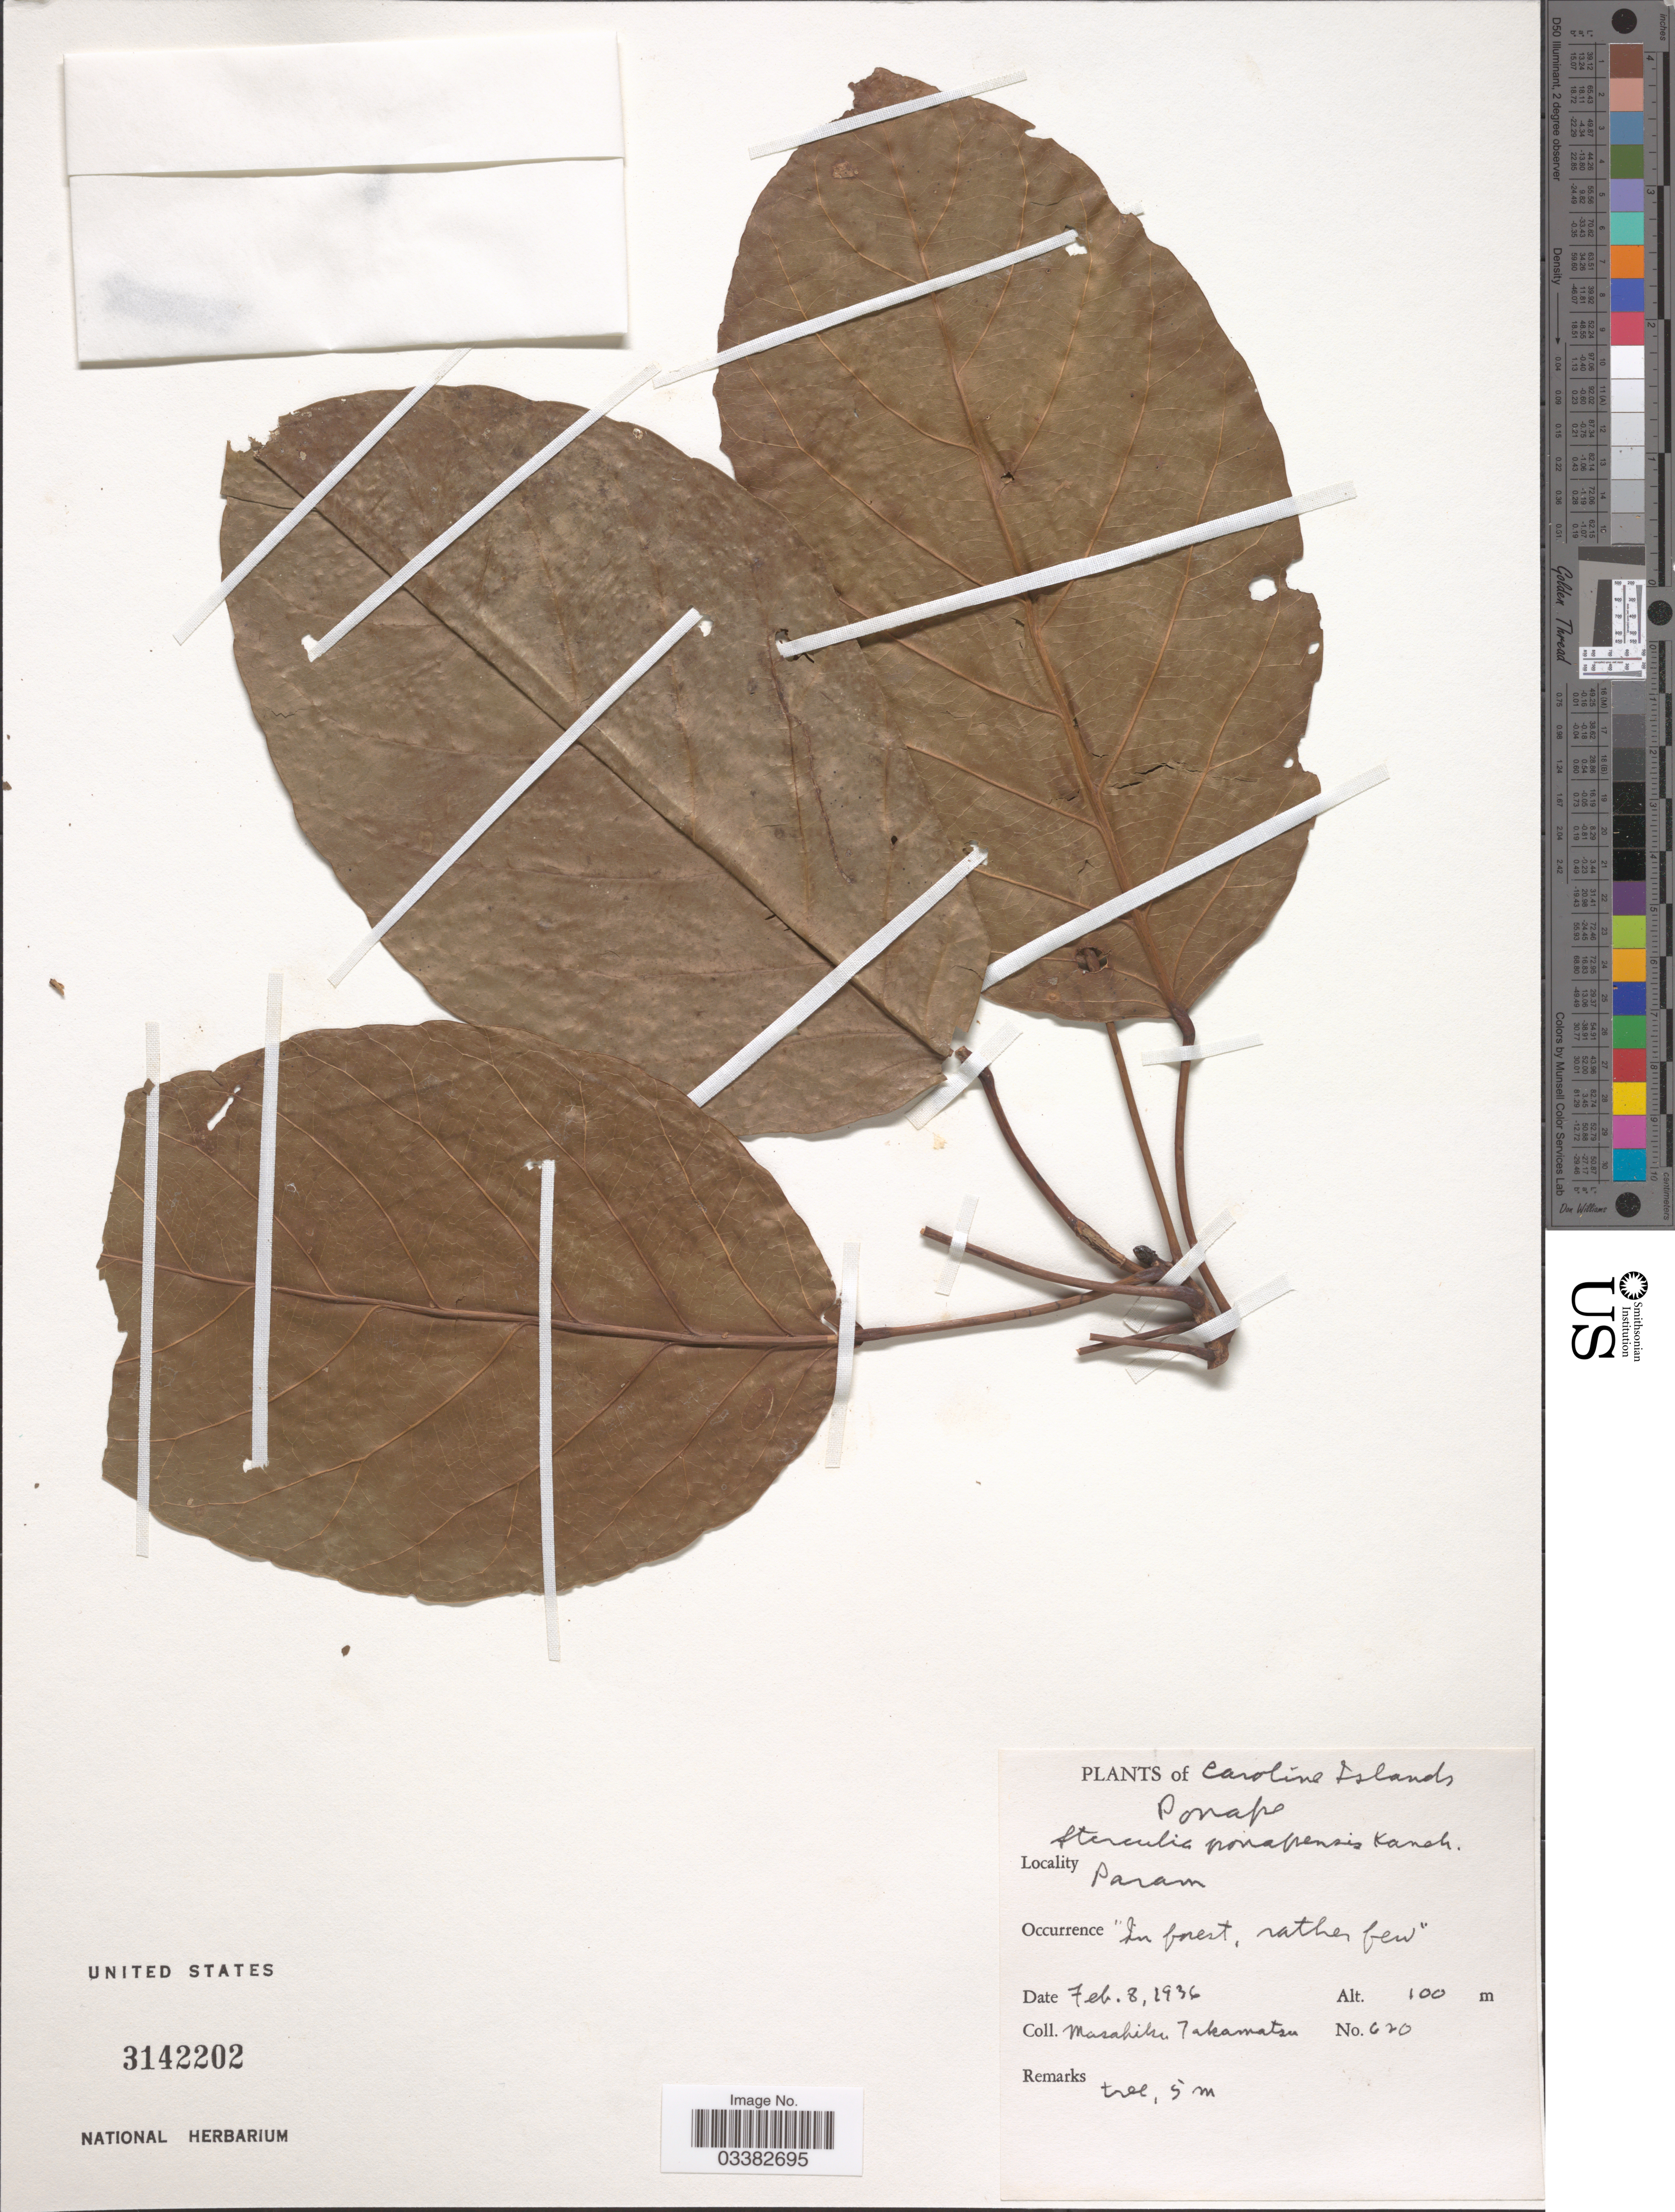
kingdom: Plantae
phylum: Tracheophyta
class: Magnoliopsida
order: Malvales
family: Malvaceae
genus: Sterculia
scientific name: Sterculia ponapensis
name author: Kaneh.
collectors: M. Takamatsu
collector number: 620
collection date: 1936-02-08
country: Micronesia, Federated States of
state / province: Pohnpei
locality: Caroline Islands. Ponape. Param [interpreted].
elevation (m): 100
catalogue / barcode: US 3142202